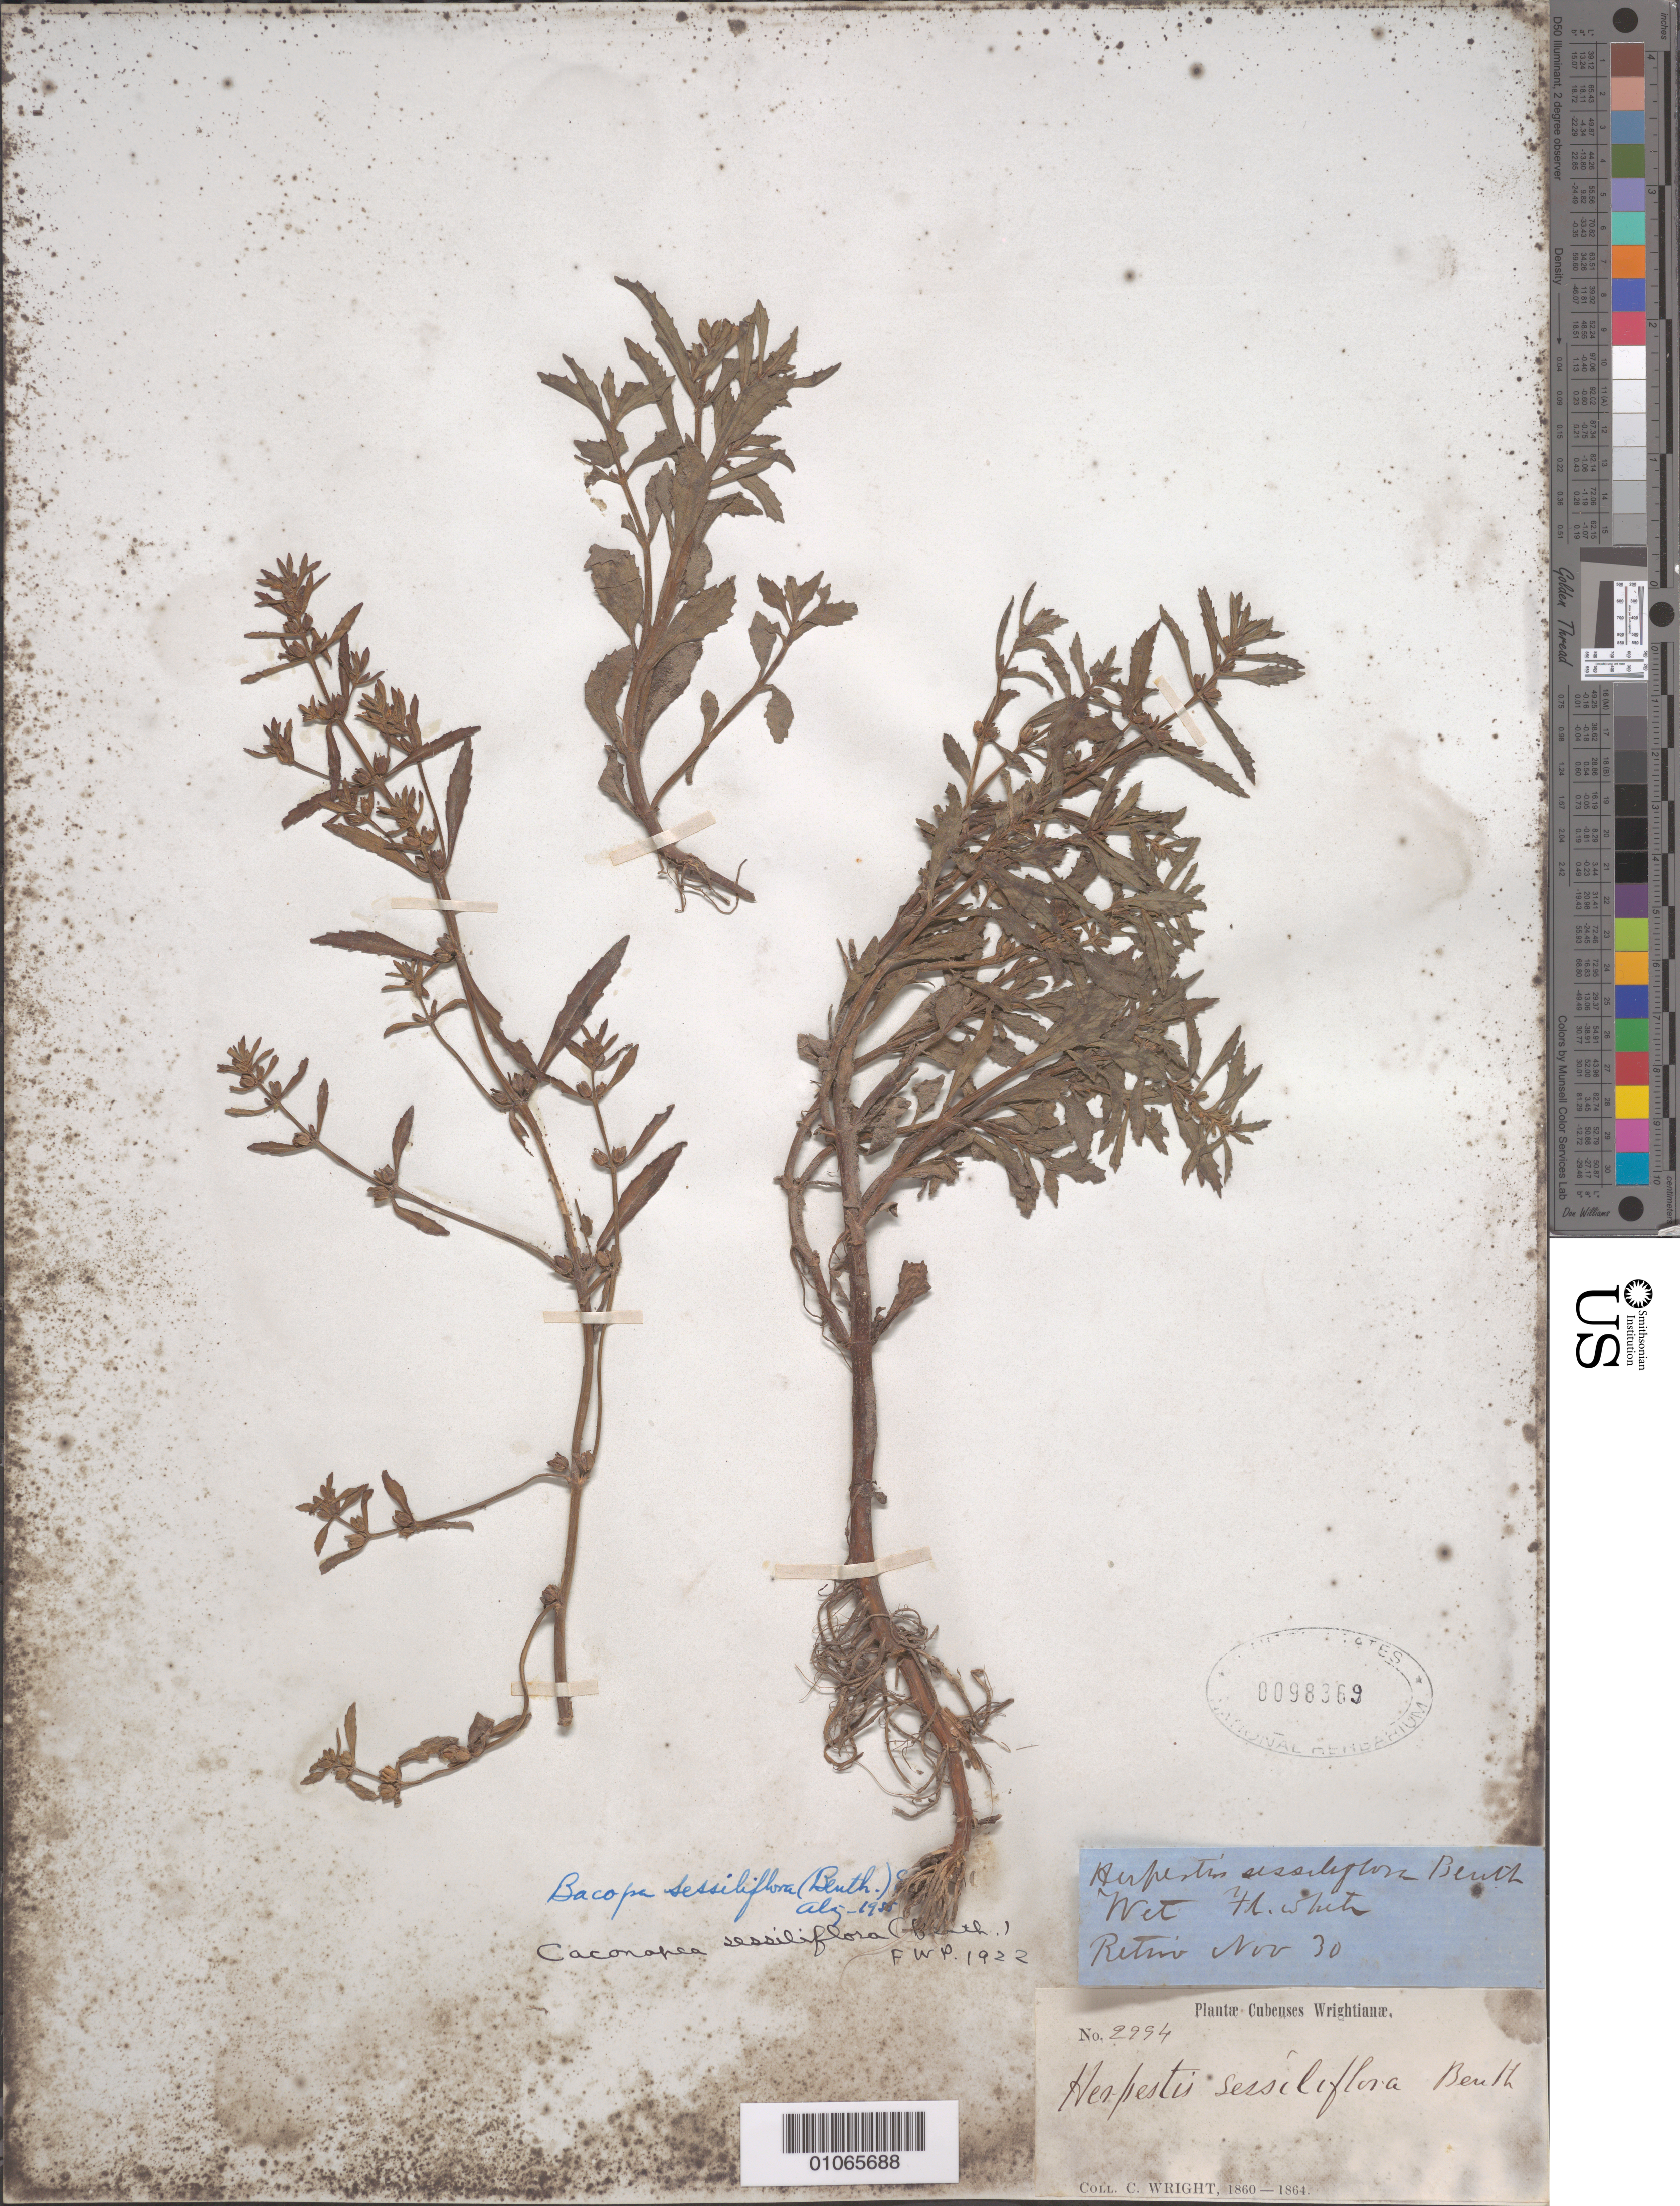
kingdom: Plantae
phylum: Tracheophyta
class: Magnoliopsida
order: Lamiales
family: Plantaginaceae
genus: Bacopa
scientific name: Bacopa sessiliflora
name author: (Benth.) Edwall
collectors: C. Wright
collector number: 2994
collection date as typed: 30 Nov 1860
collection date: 1860-11-30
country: Cuba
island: Cuba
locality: Wet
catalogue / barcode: US 98369